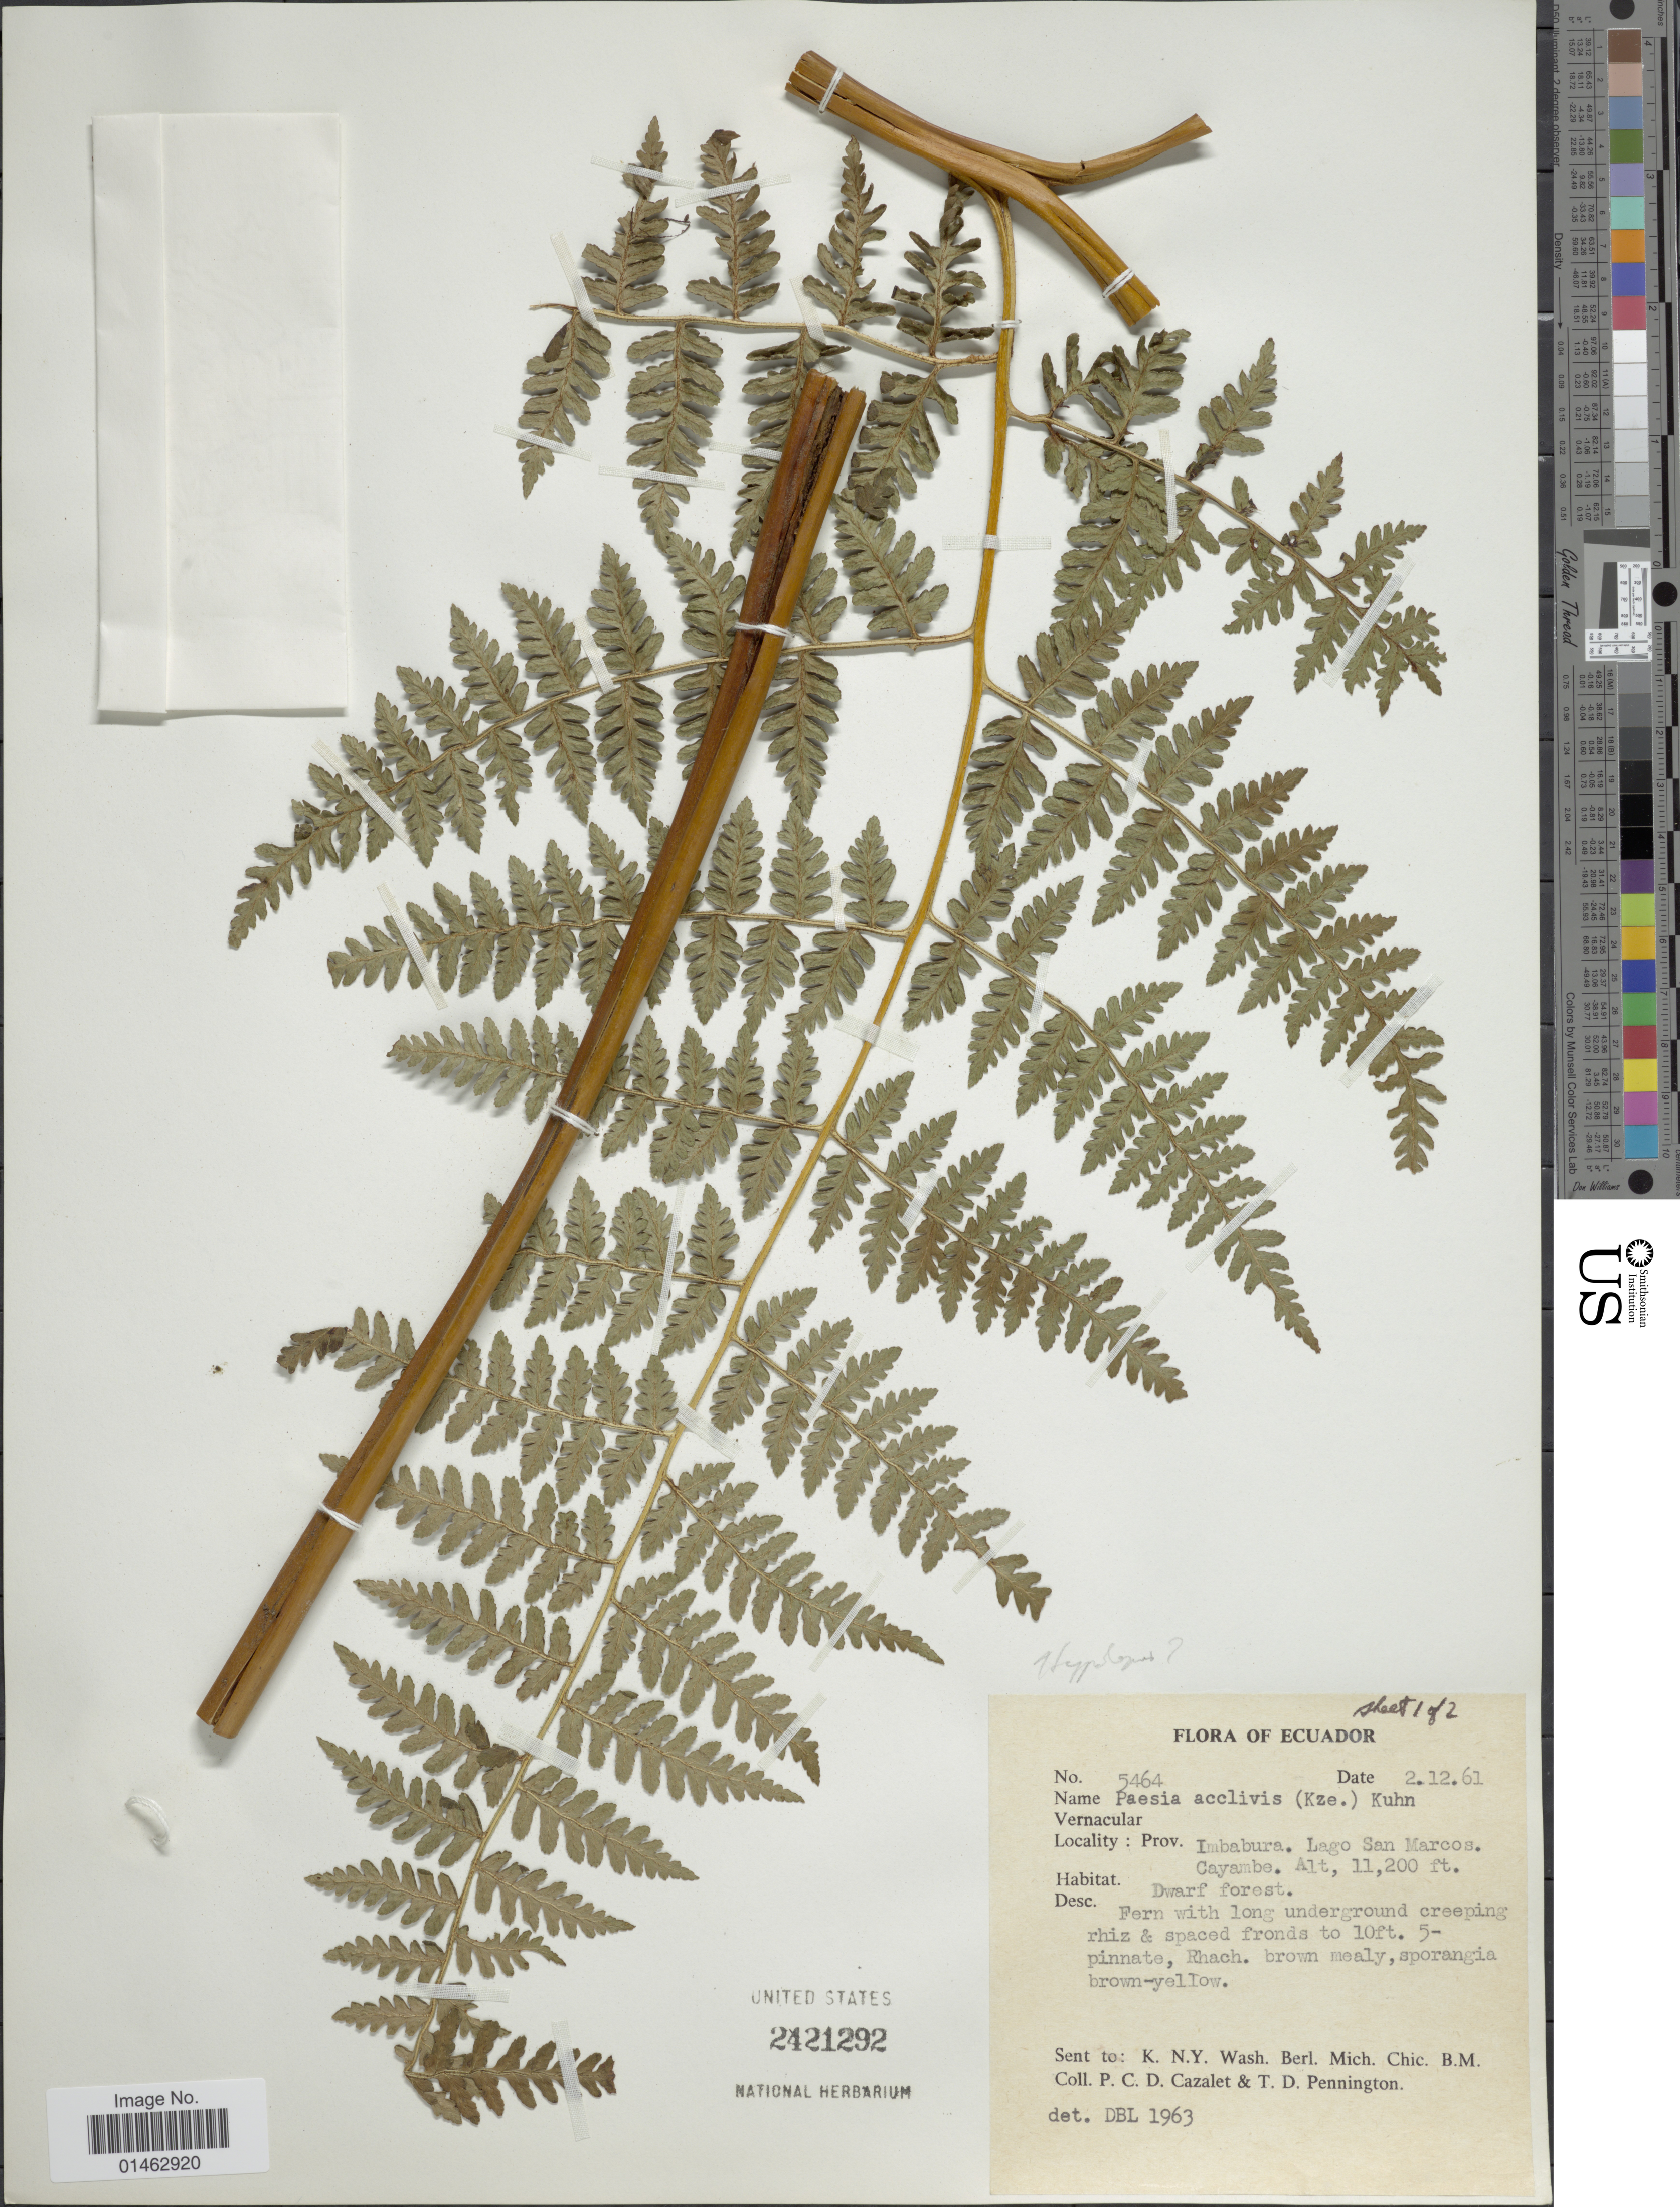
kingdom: Plantae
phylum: Tracheophyta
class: Polypodiopsida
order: Polypodiales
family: Dennstaedtiaceae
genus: Hypolepis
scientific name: Hypolepis flexuosa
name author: Sodiro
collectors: P. C. D. Cazalet & T. D. Pennington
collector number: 5464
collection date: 1961-12-02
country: Ecuador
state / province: Imbabura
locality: Lago San marcos. Cayambe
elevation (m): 3414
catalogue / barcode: US 2421292